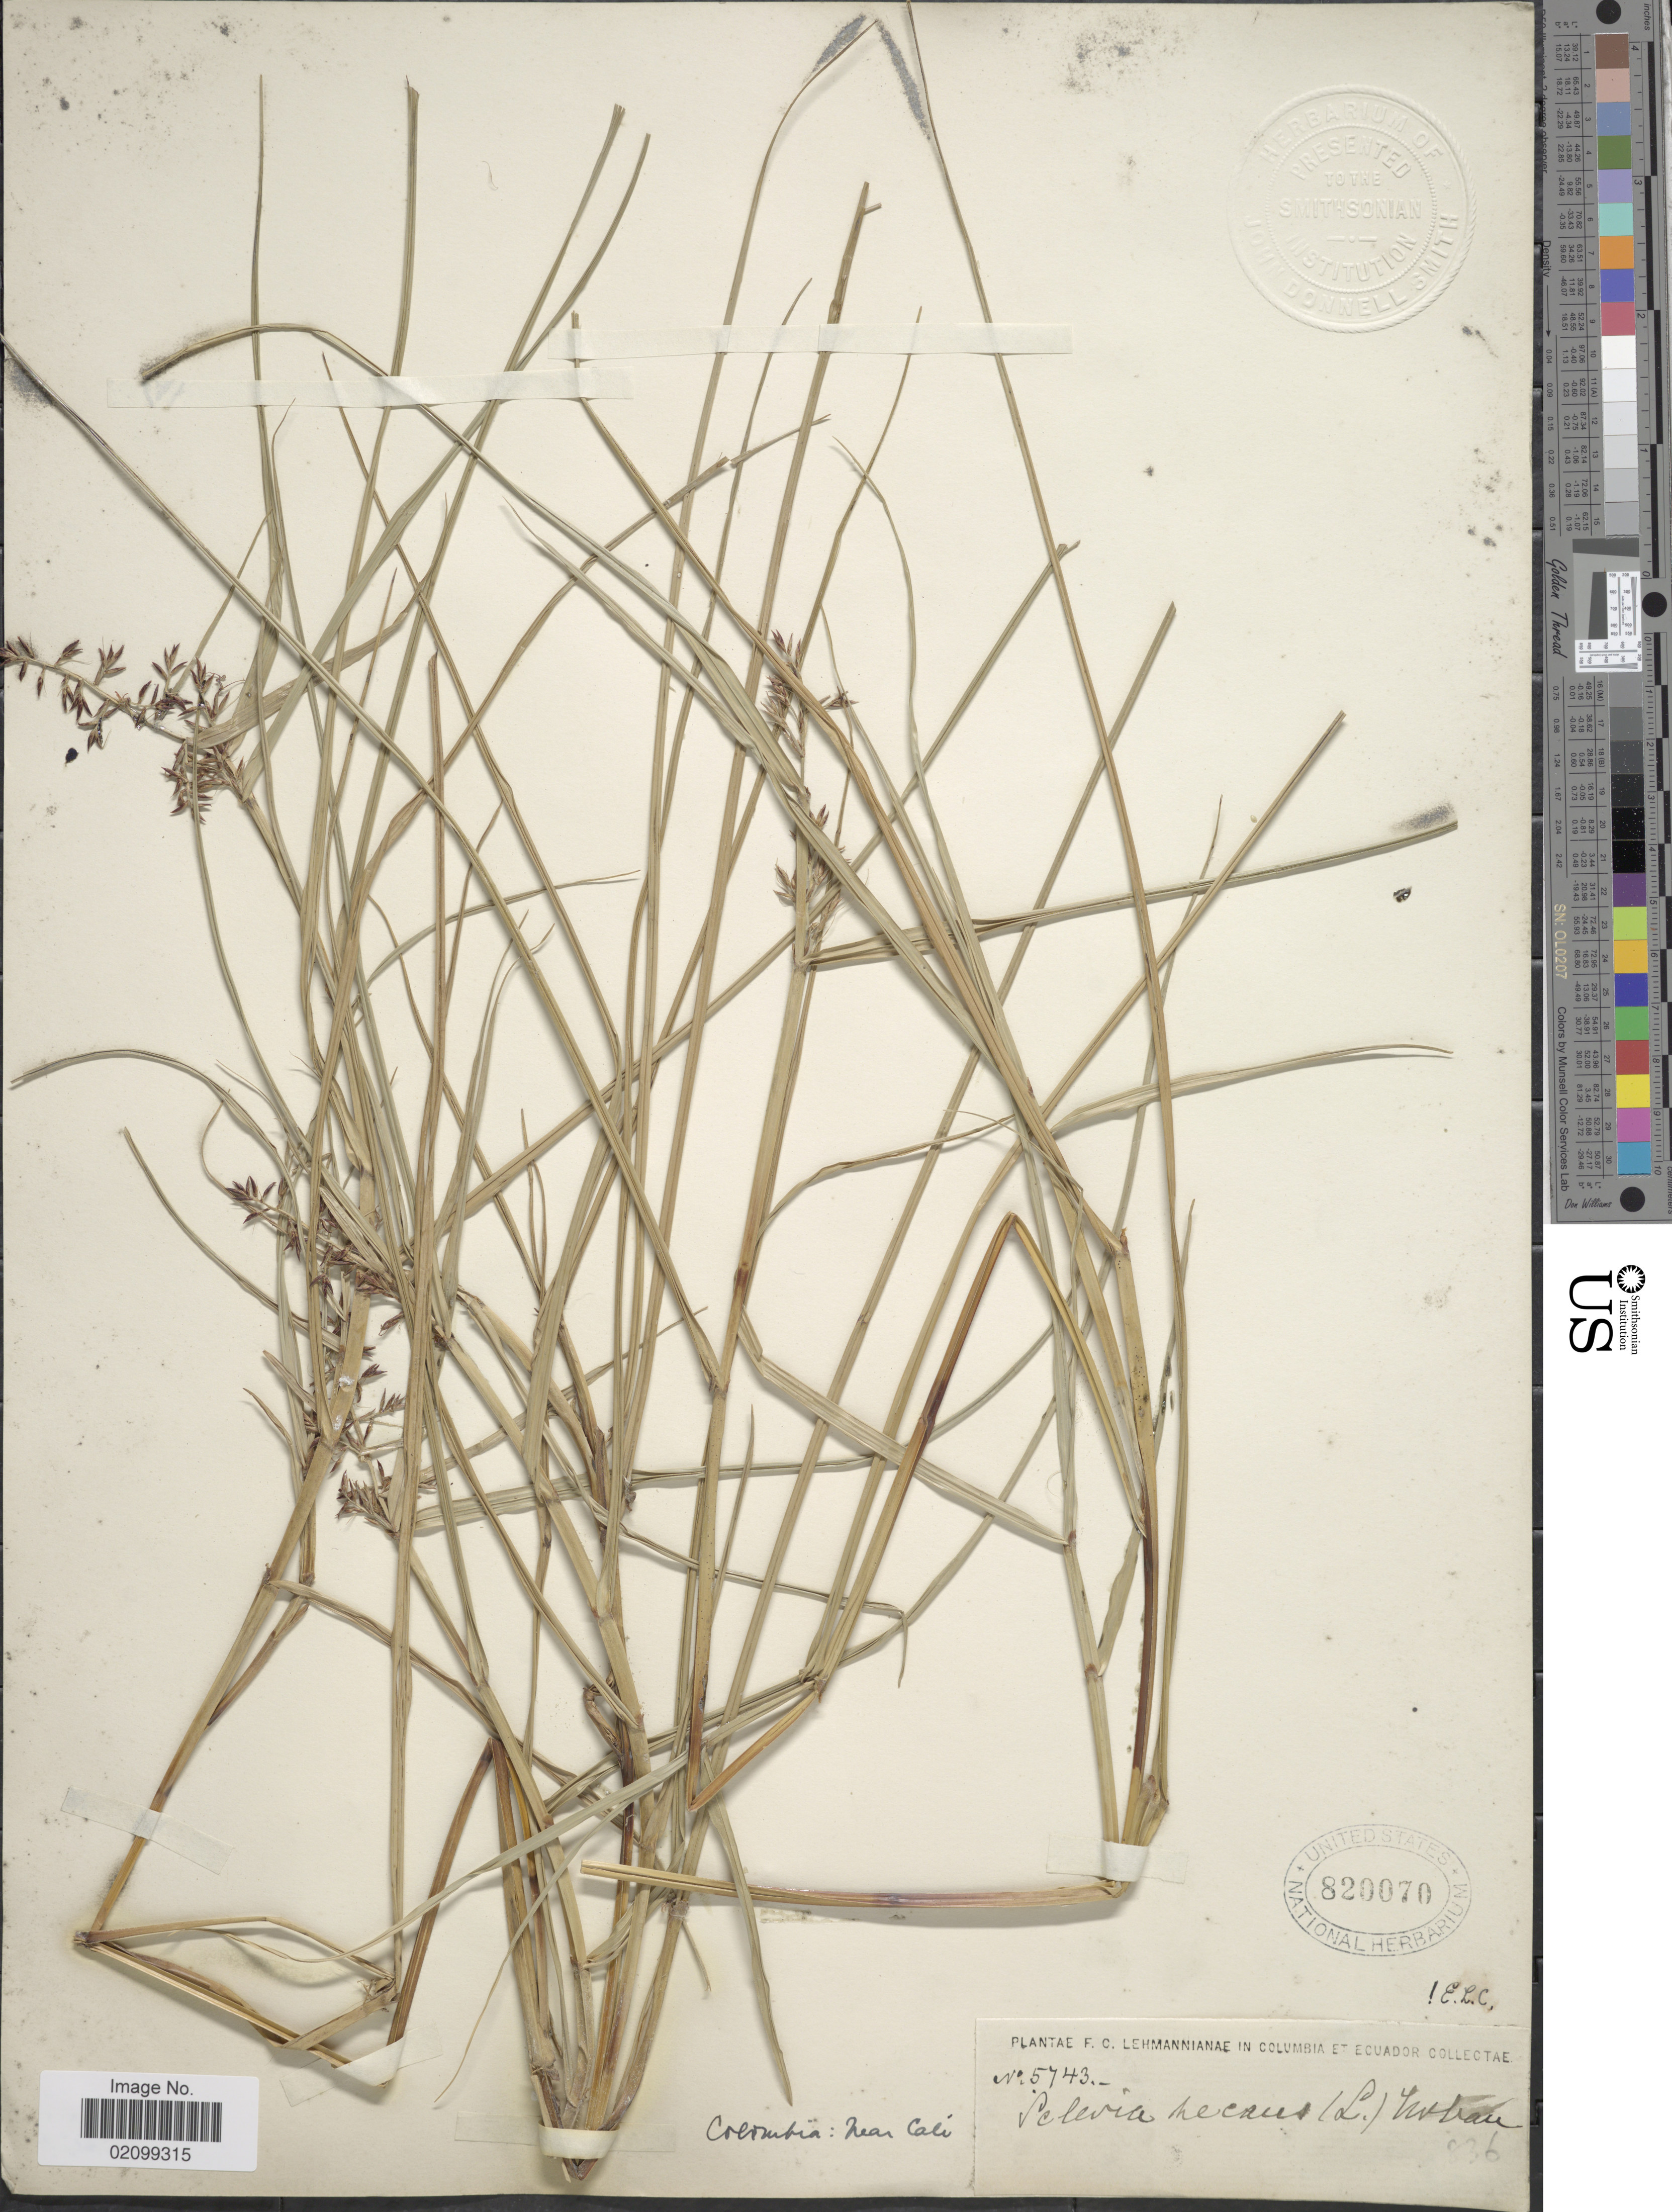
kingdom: Plantae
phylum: Tracheophyta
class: Liliopsida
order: Poales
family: Cyperaceae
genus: Scleria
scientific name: Scleria secans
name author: (L.) Urb.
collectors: F. C. Lehmann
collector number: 5743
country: Colombia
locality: Colombia: Near Cali.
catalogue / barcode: US 820070